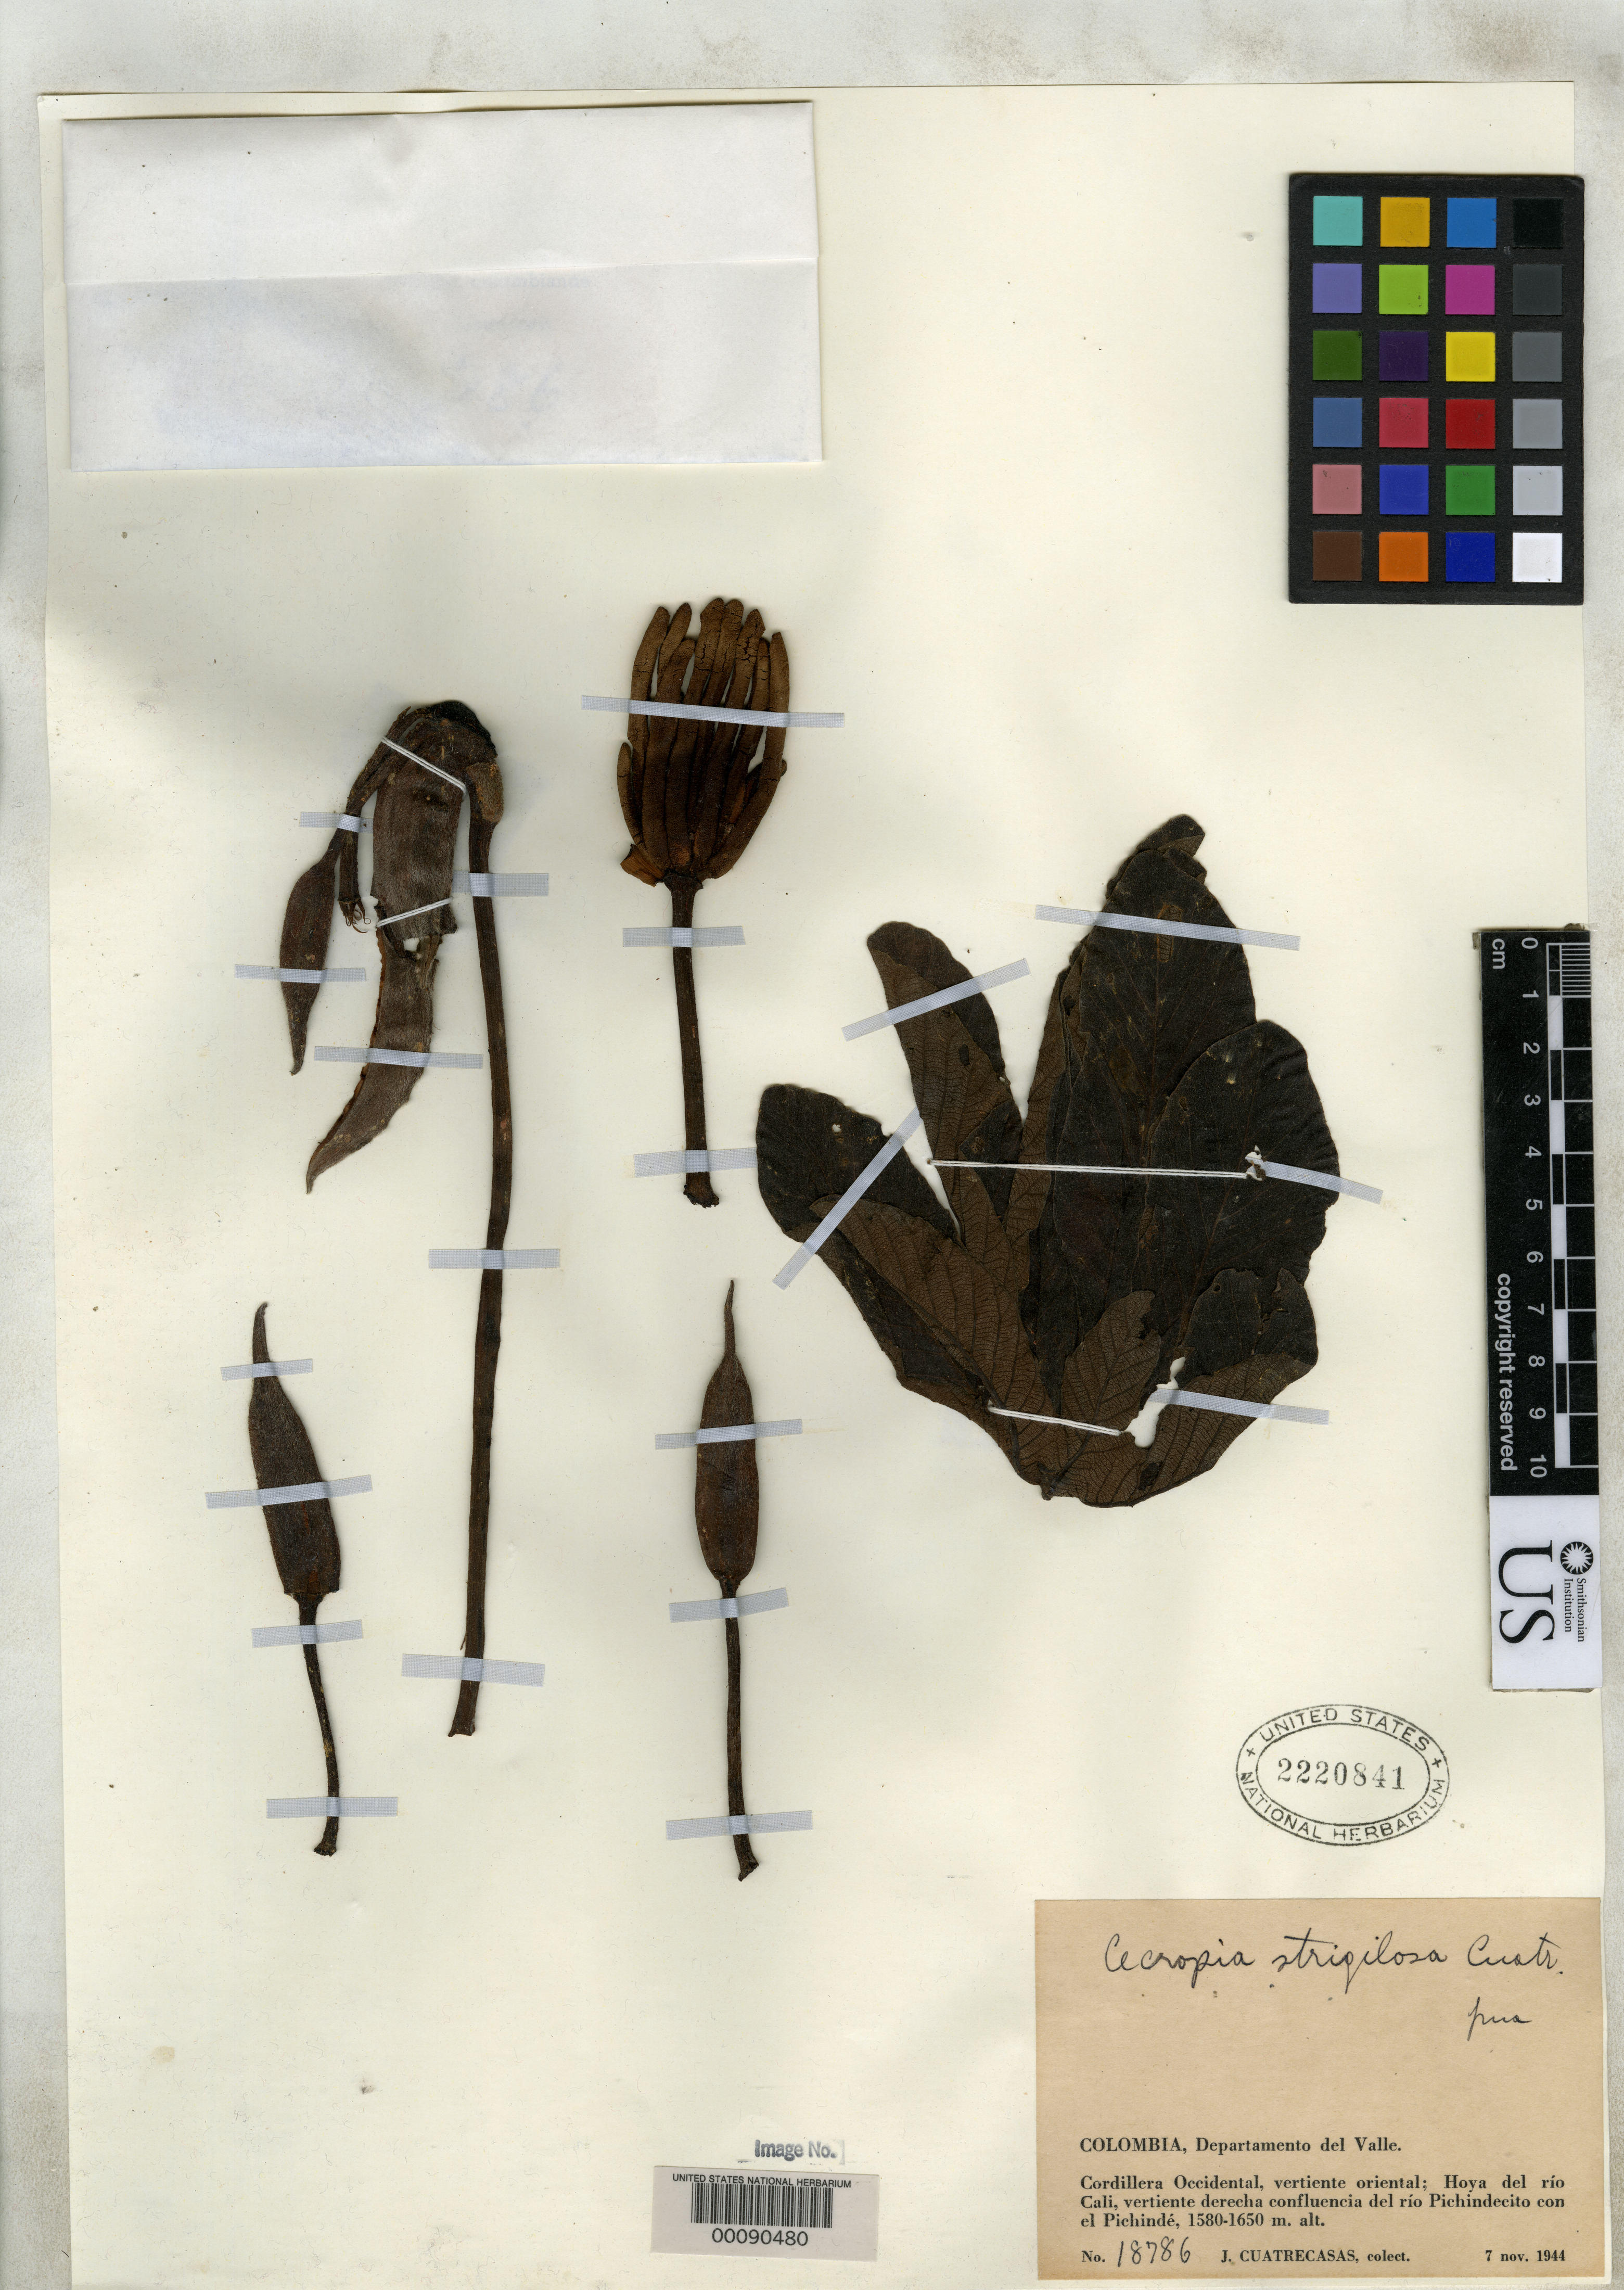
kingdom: Plantae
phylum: Tracheophyta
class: Magnoliopsida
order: Rosales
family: Urticaceae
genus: Cecropia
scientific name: Cecropia strigilosa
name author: Cuatrec.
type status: Paratype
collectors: J. Cuatrecasas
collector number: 18786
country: Colombia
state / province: Valle del Cauca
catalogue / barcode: US 2220841